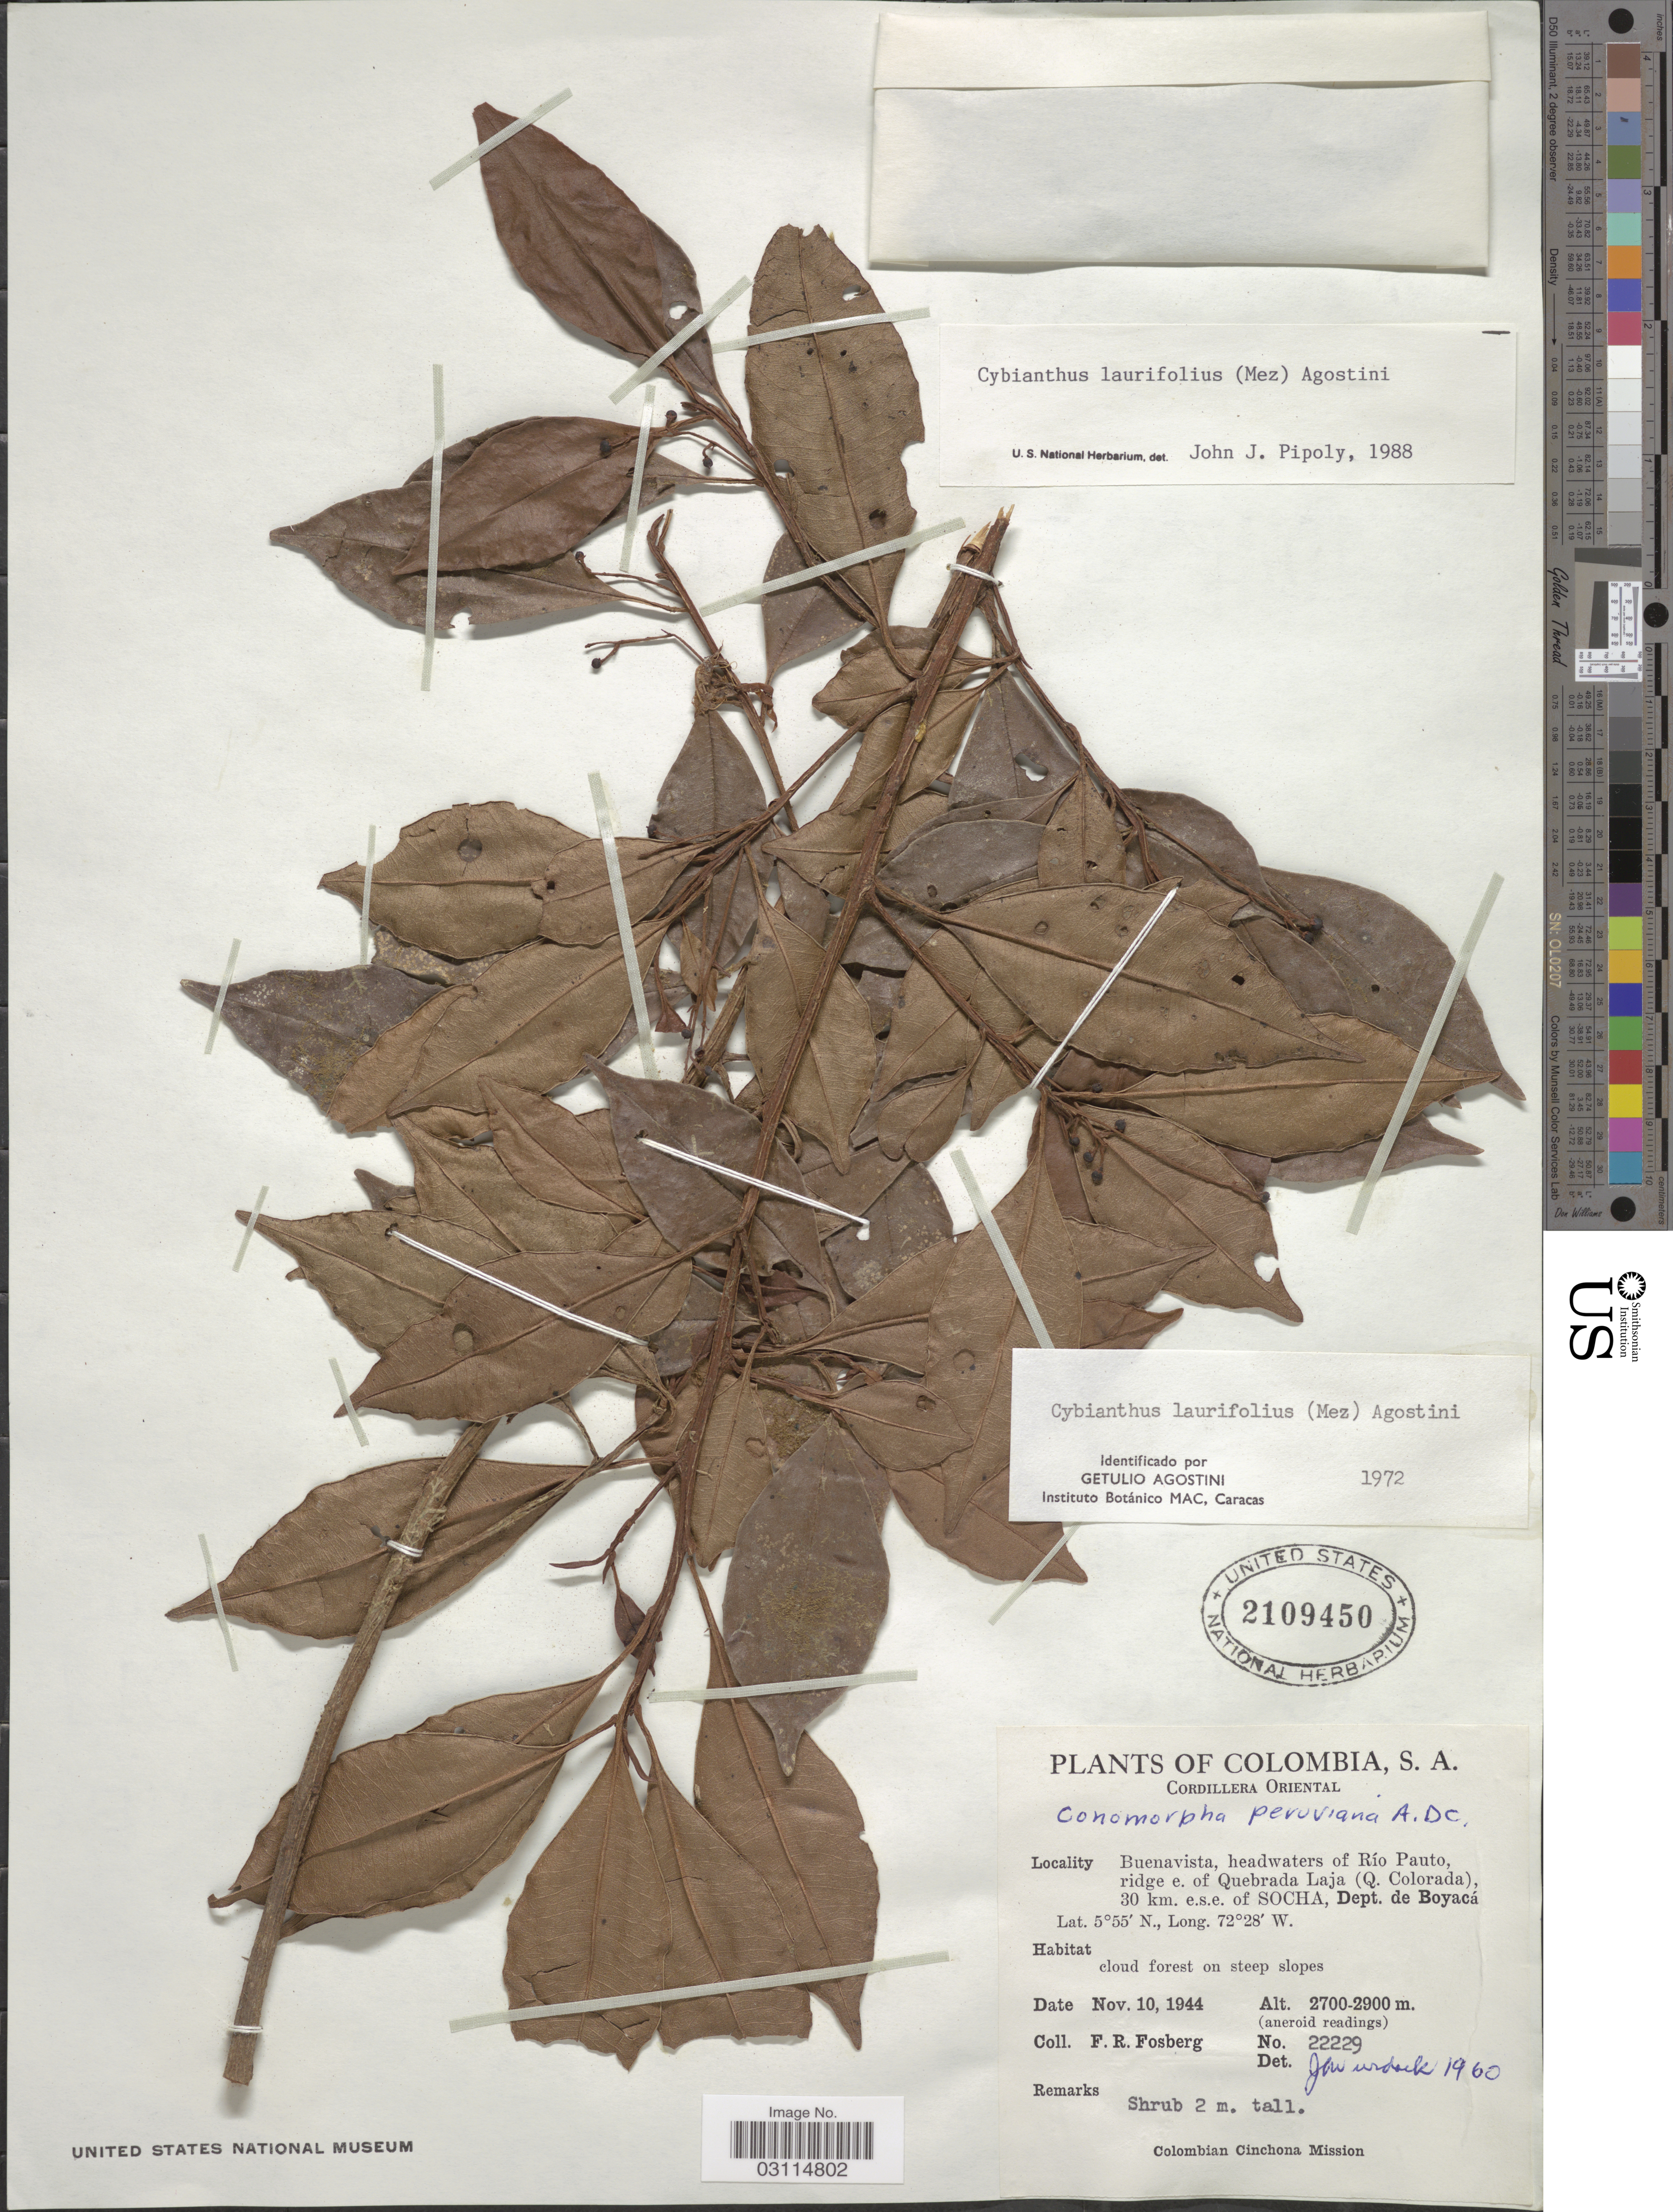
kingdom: Plantae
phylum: Tracheophyta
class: Magnoliopsida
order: Ericales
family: Primulaceae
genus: Cybianthus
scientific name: Cybianthus laurifolius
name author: (Mez) G. Agostini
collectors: F. R. Fosberg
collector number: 22229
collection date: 1944-11-10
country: Colombia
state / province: Boyacá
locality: Cordillera Oriental. Buenavista, headwater of Río Pauto, ridge e. of Quebrada Laja (Q. Colorada), 30 km. e.s.e. of Socha, Dept. de Boyacá.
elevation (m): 2700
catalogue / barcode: US 2109450